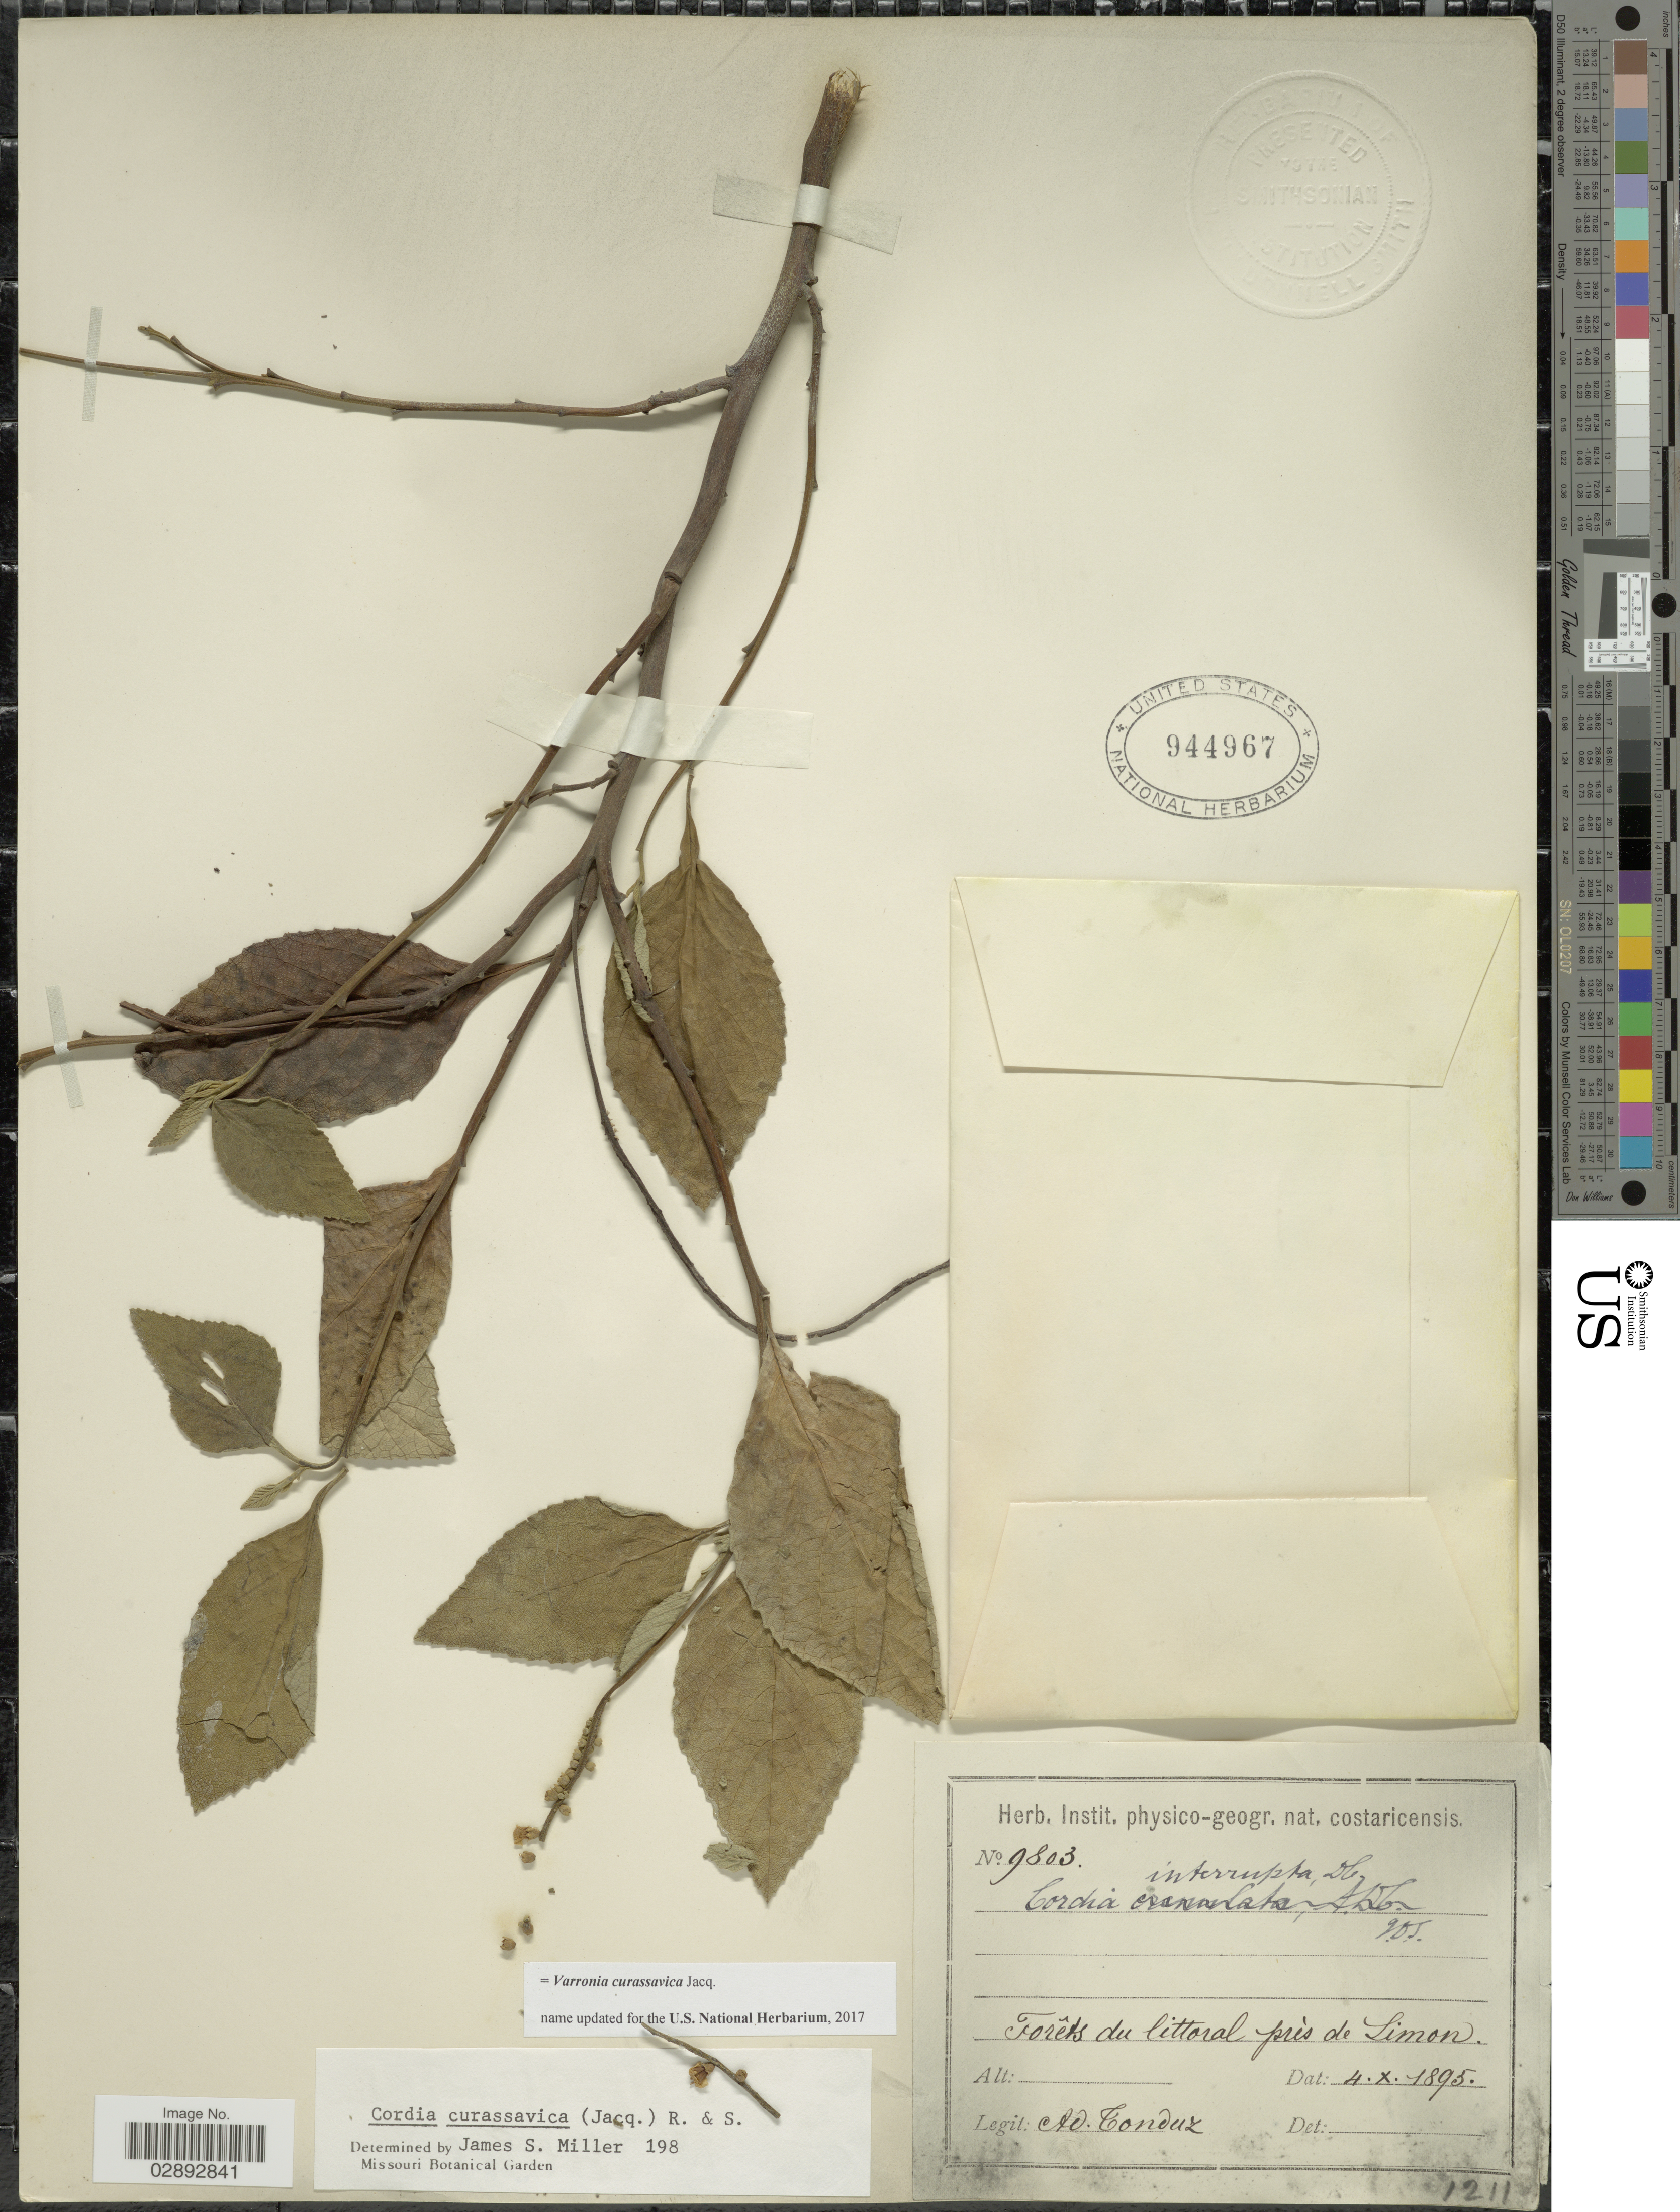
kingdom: Plantae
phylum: Tracheophyta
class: Magnoliopsida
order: Boraginales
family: Cordiaceae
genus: Varronia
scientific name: Varronia curassavica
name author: Jacq.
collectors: A. Tonduz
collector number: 9803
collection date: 1895-10-04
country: Costa Rica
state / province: Limón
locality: Forêts du littoral près de Limon.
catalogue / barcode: US 944967